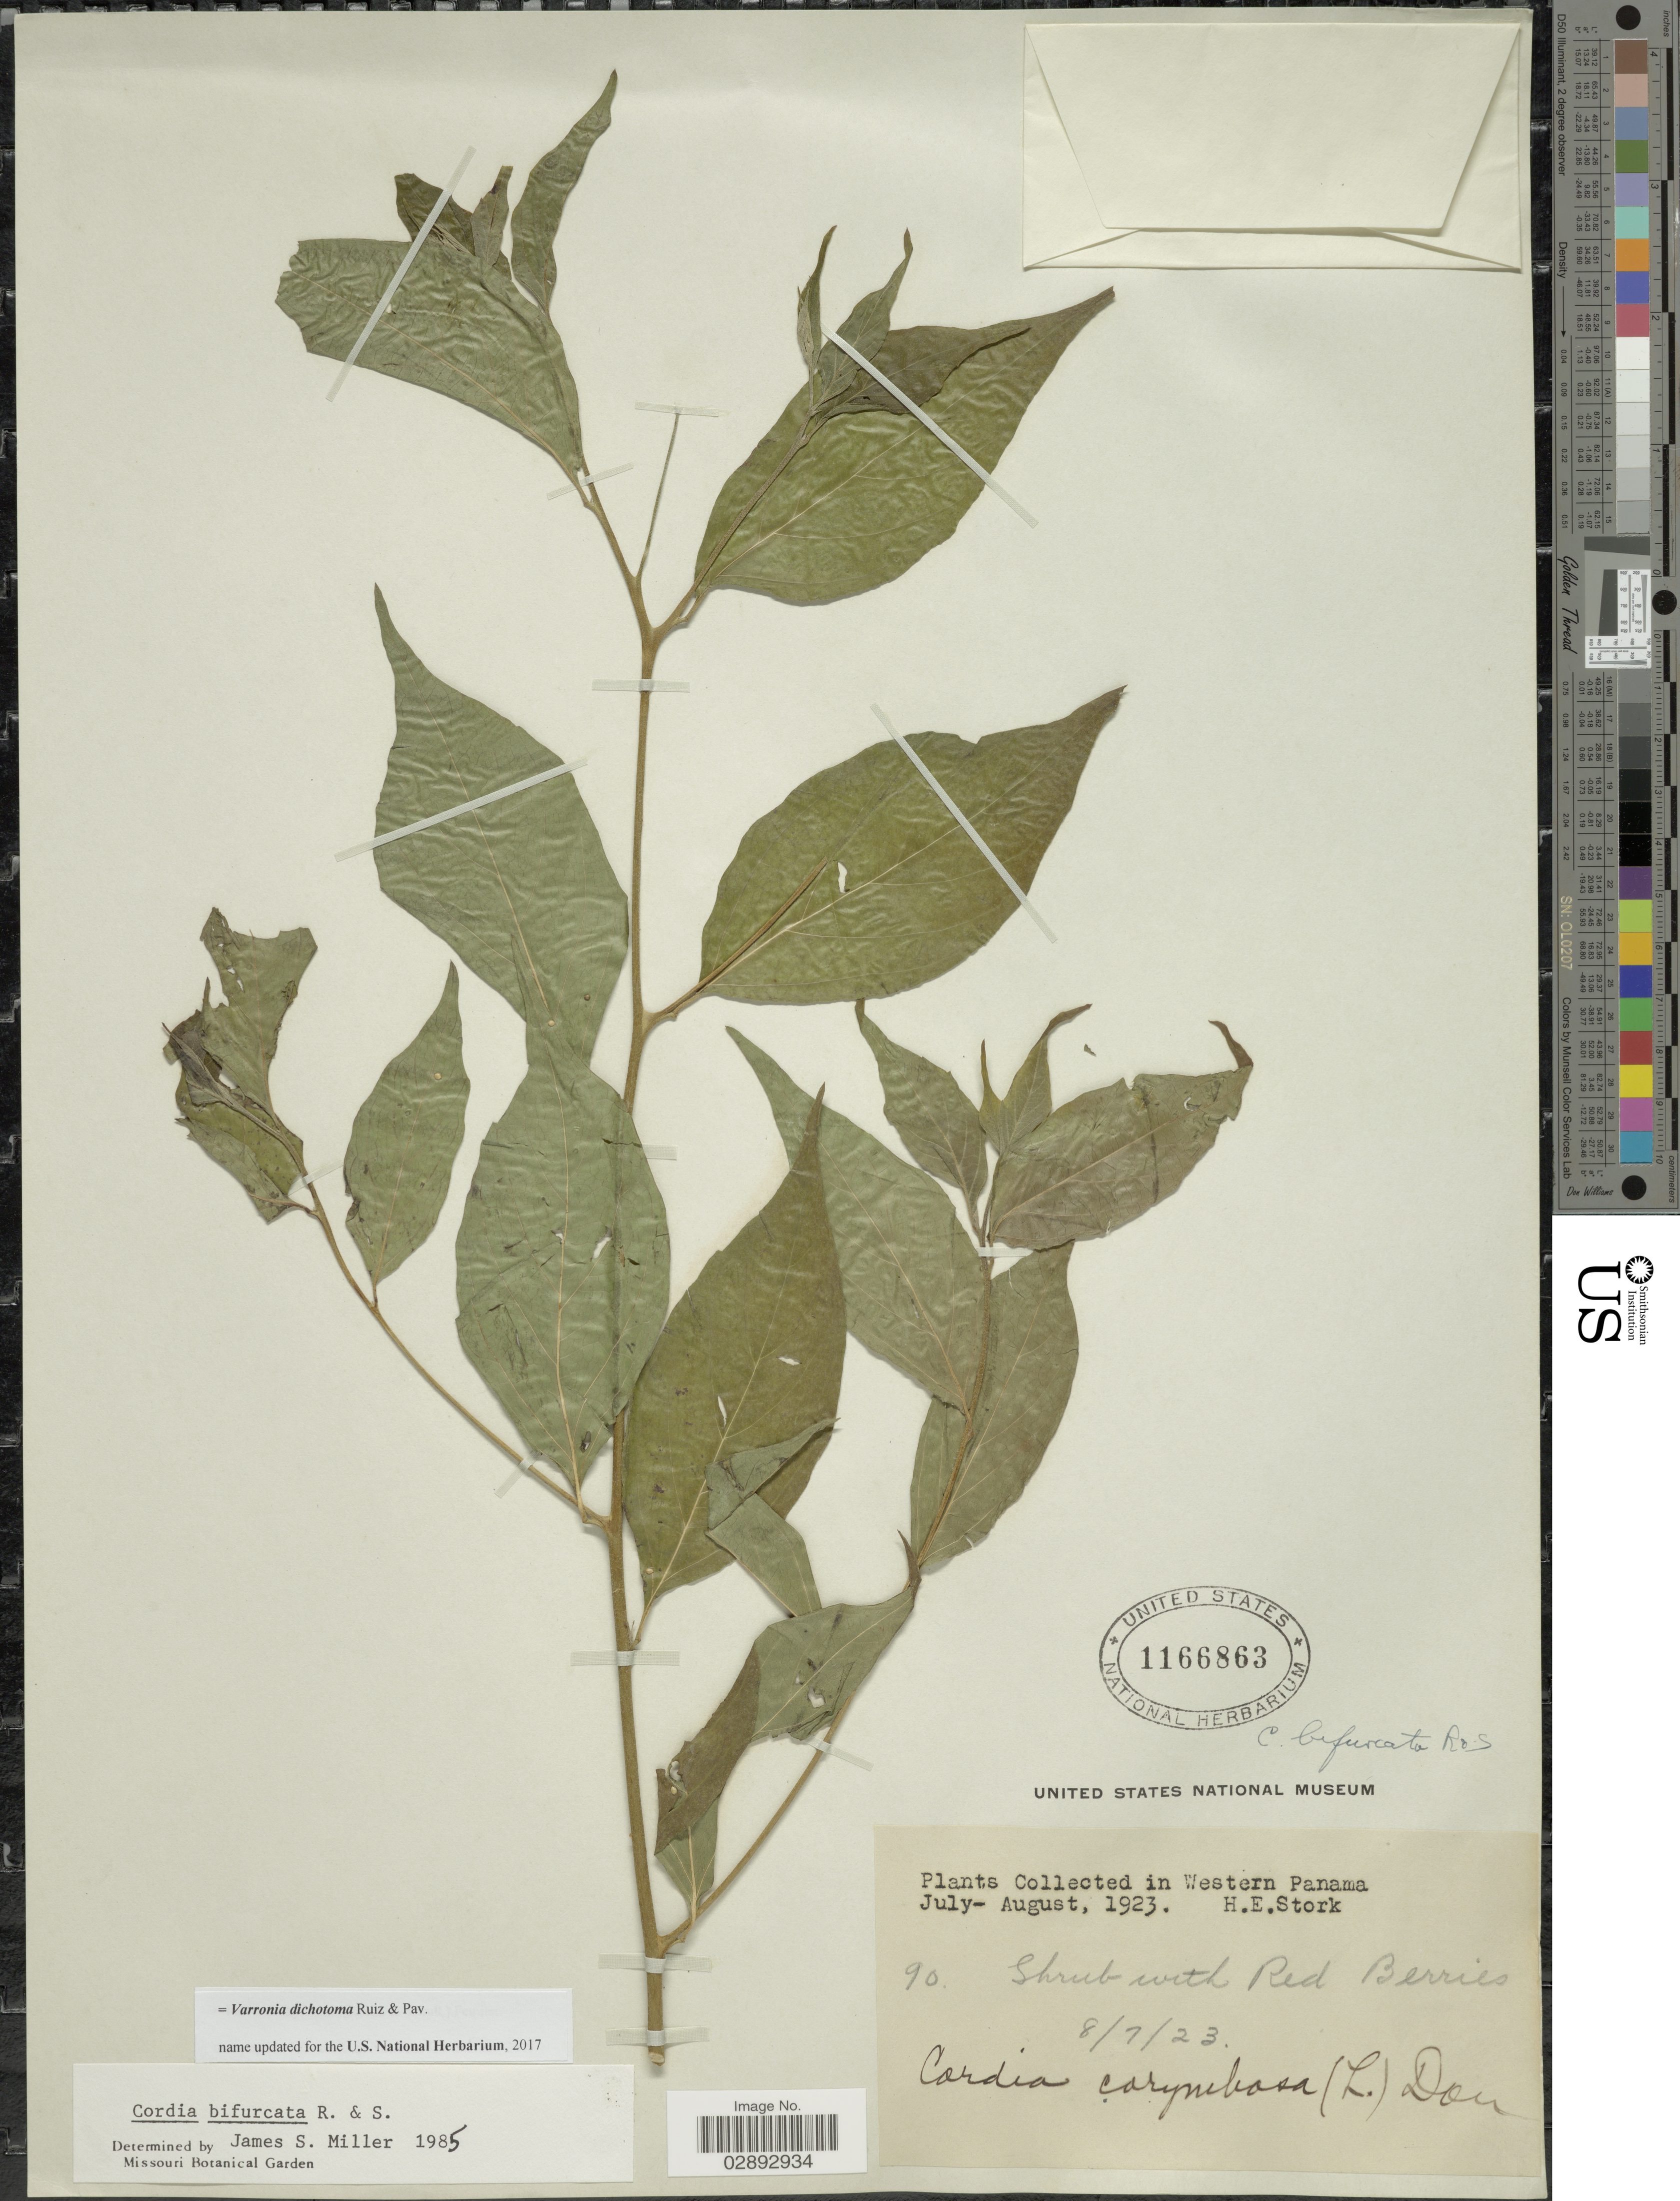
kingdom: Plantae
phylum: Tracheophyta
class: Magnoliopsida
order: Boraginales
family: Cordiaceae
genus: Varronia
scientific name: Varronia dichotoma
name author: Ruiz & Pav.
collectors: H. E. Stork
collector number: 90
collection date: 1923-07-08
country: Panama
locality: Western Panama.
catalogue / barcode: US 1166863